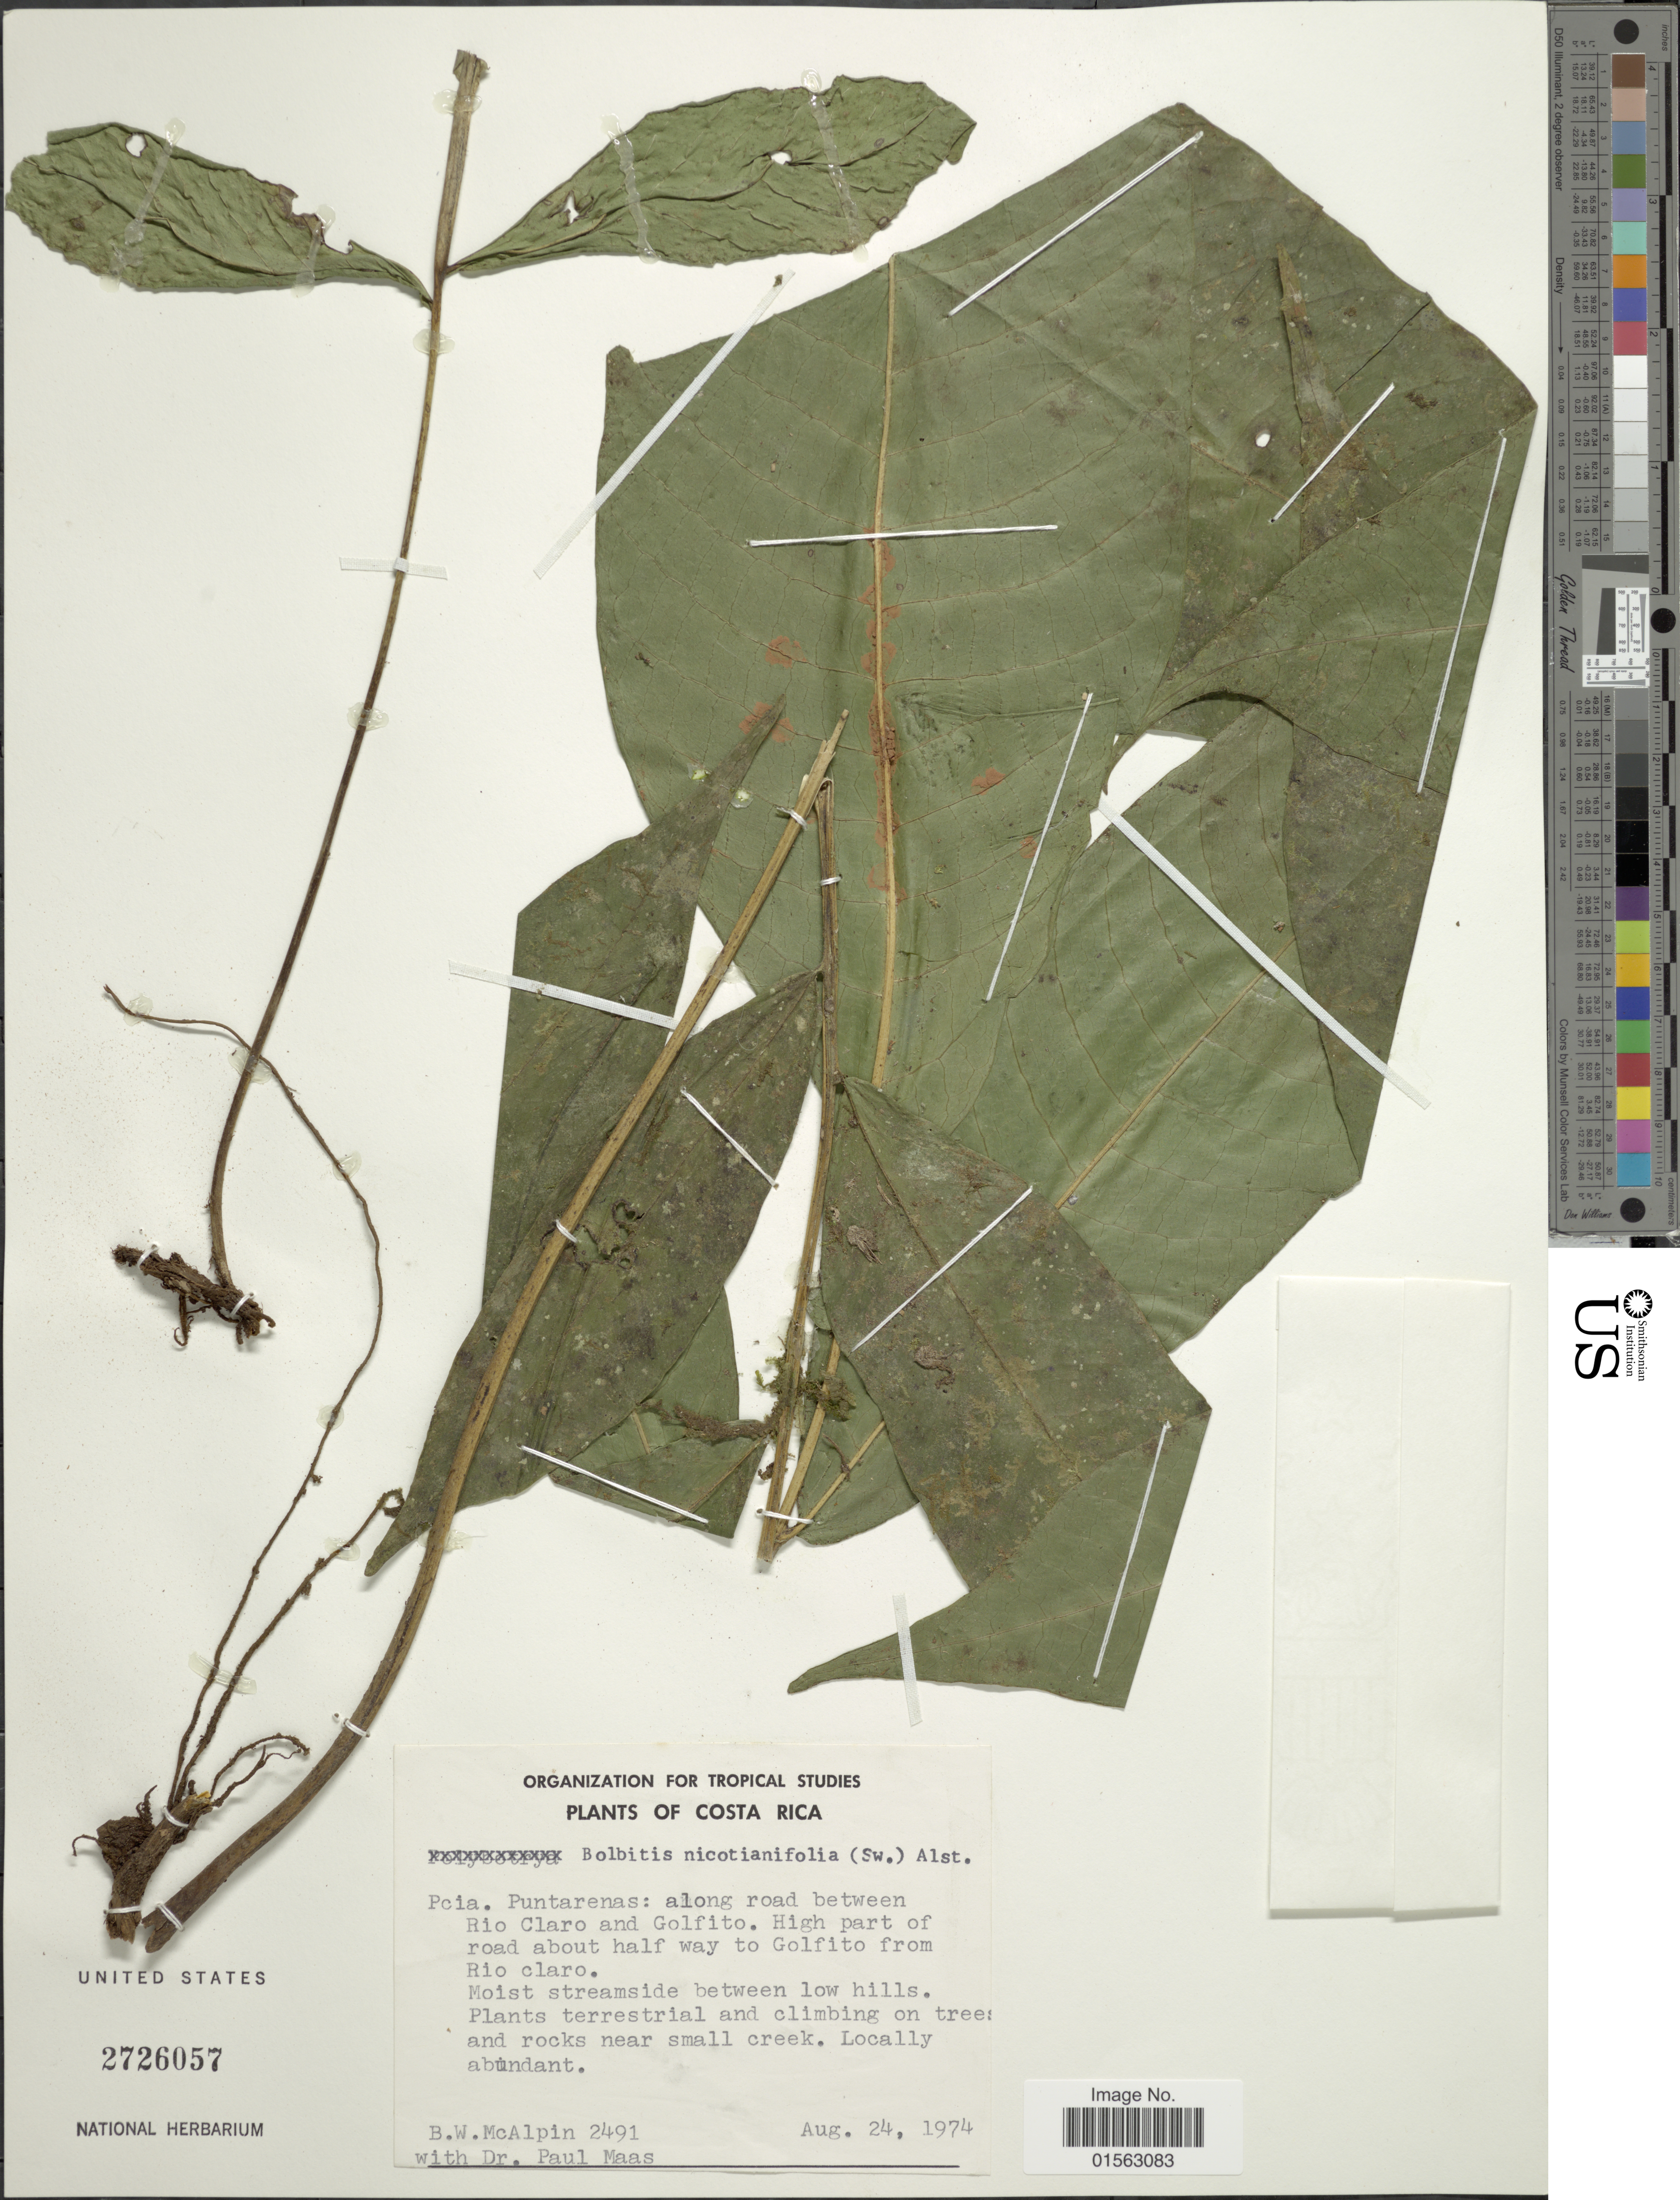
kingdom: Plantae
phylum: Tracheophyta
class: Polypodiopsida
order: Polypodiales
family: Dryopteridaceae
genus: Mickelia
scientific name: Mickelia nicotianifolia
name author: (Sw.) R.C. Moran et al.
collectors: B. W. McAlpin & P. Maas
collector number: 2491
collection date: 1974-08-24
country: Costa Rica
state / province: Puntarenas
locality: Costa Rica, Pca. Puntarenas: along road between Rio Claro and Golfito. High part of road about half way to Golfito from Rio claro, moist streamside between low hills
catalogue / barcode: US 2726057